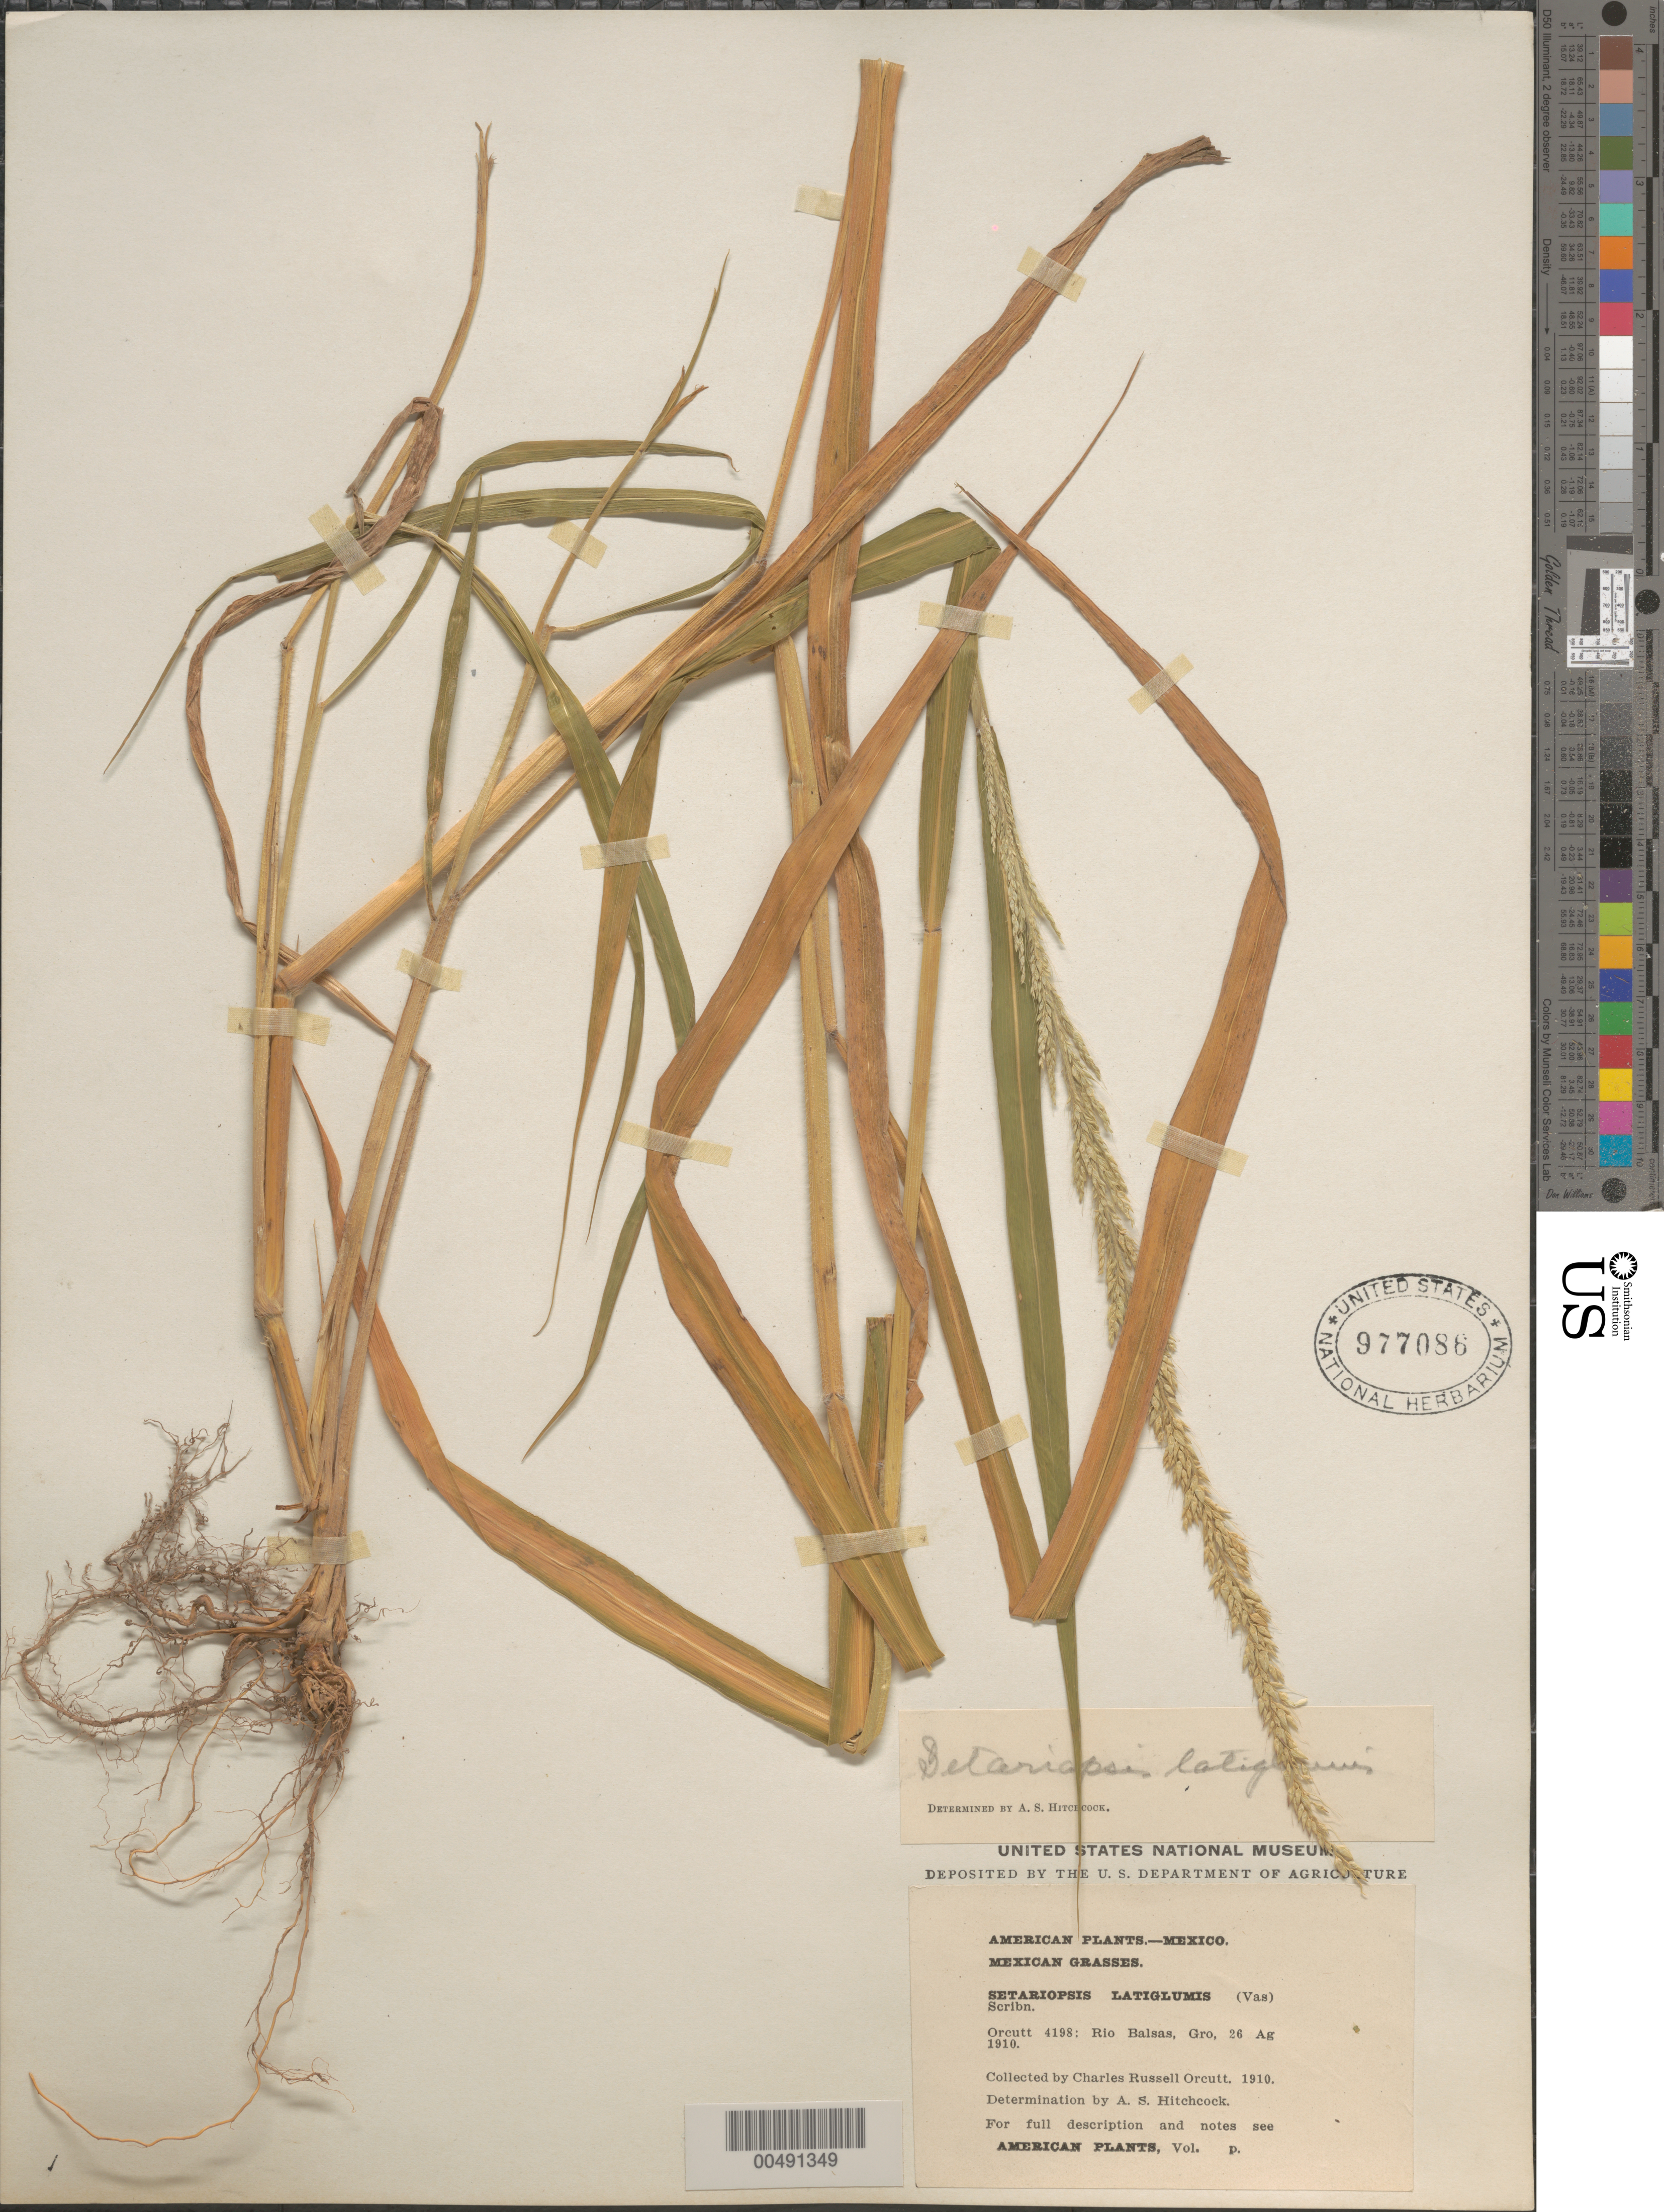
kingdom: Plantae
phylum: Tracheophyta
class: Liliopsida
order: Poales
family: Poaceae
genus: Setariopsis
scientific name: Setariopsis latiglumis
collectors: C. R. Orcutt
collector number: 4198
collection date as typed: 26 Aug 1910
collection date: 1910-08-26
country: Mexico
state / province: Guerrero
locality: Rio Balsas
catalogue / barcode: US 977086